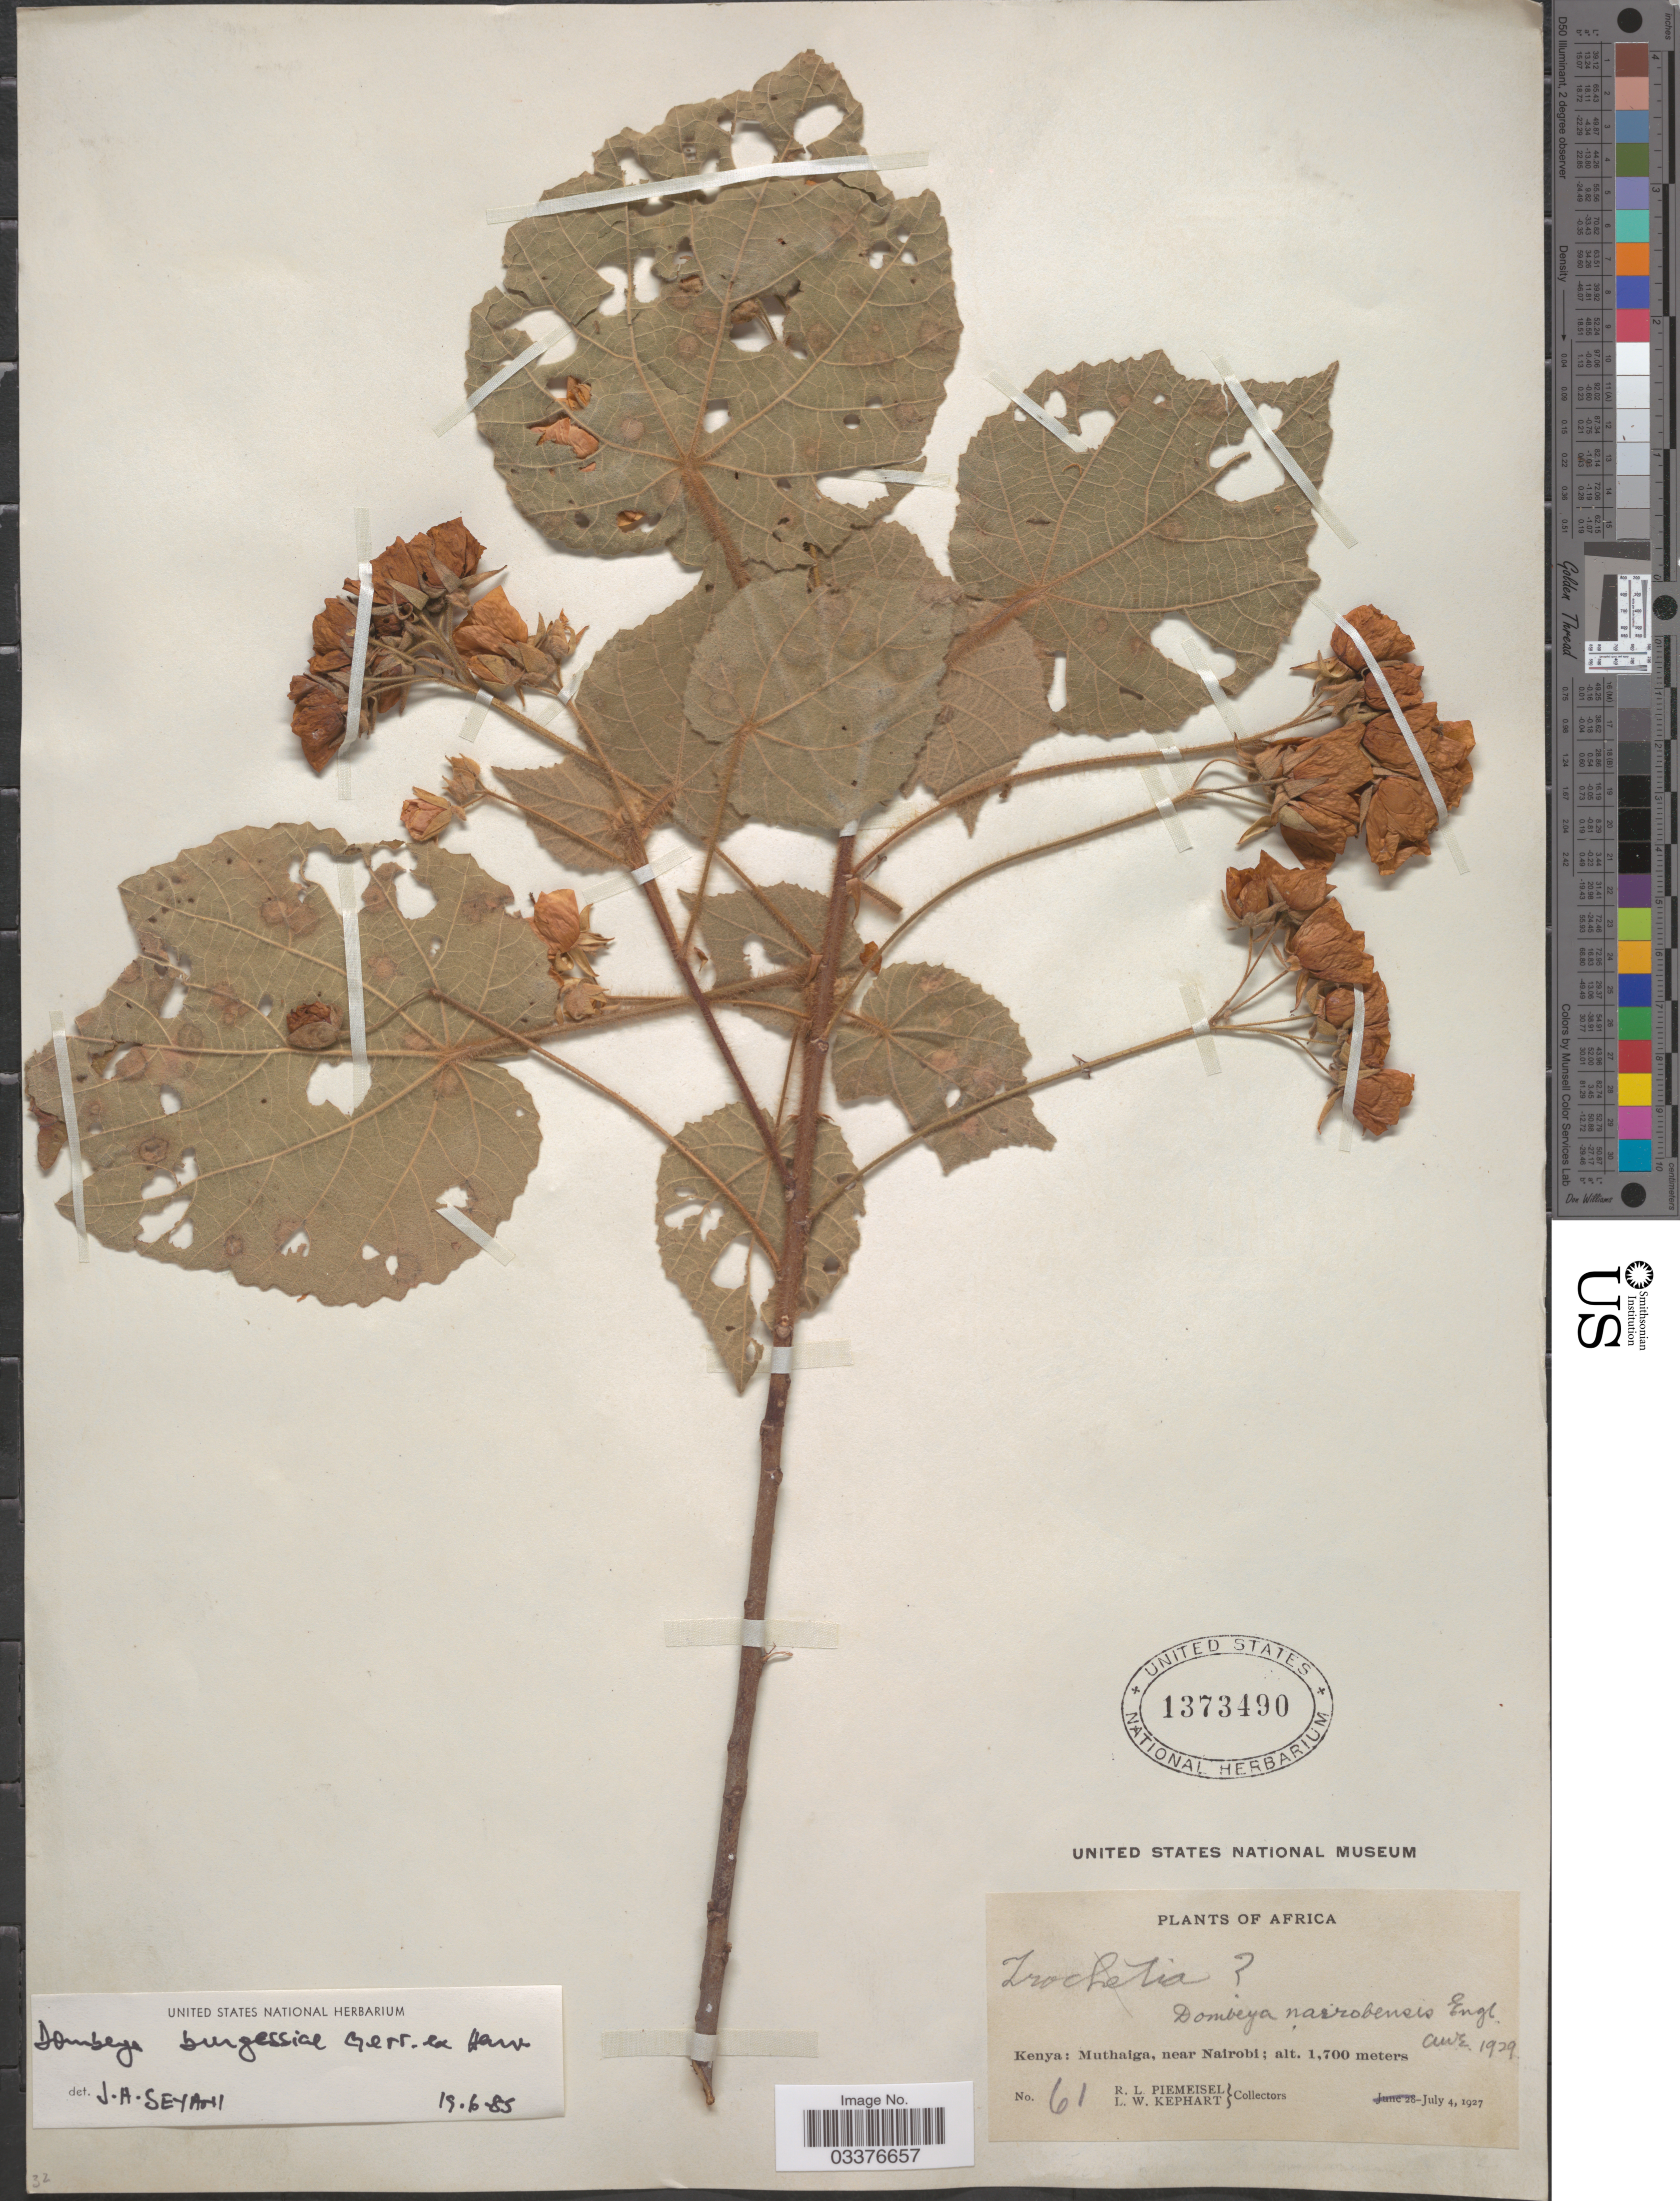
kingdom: Plantae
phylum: Tracheophyta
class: Magnoliopsida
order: Malvales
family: Malvaceae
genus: Dombeya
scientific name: Dombeya burgessiae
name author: Gerrard ex Harv.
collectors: R. L. Piemeisel & L. W. Kephart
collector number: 61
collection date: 1927-07-04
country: Kenya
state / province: Nairobi Area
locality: Africa. Muthaiga, near Nairobi.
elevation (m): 1700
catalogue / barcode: US 1373490